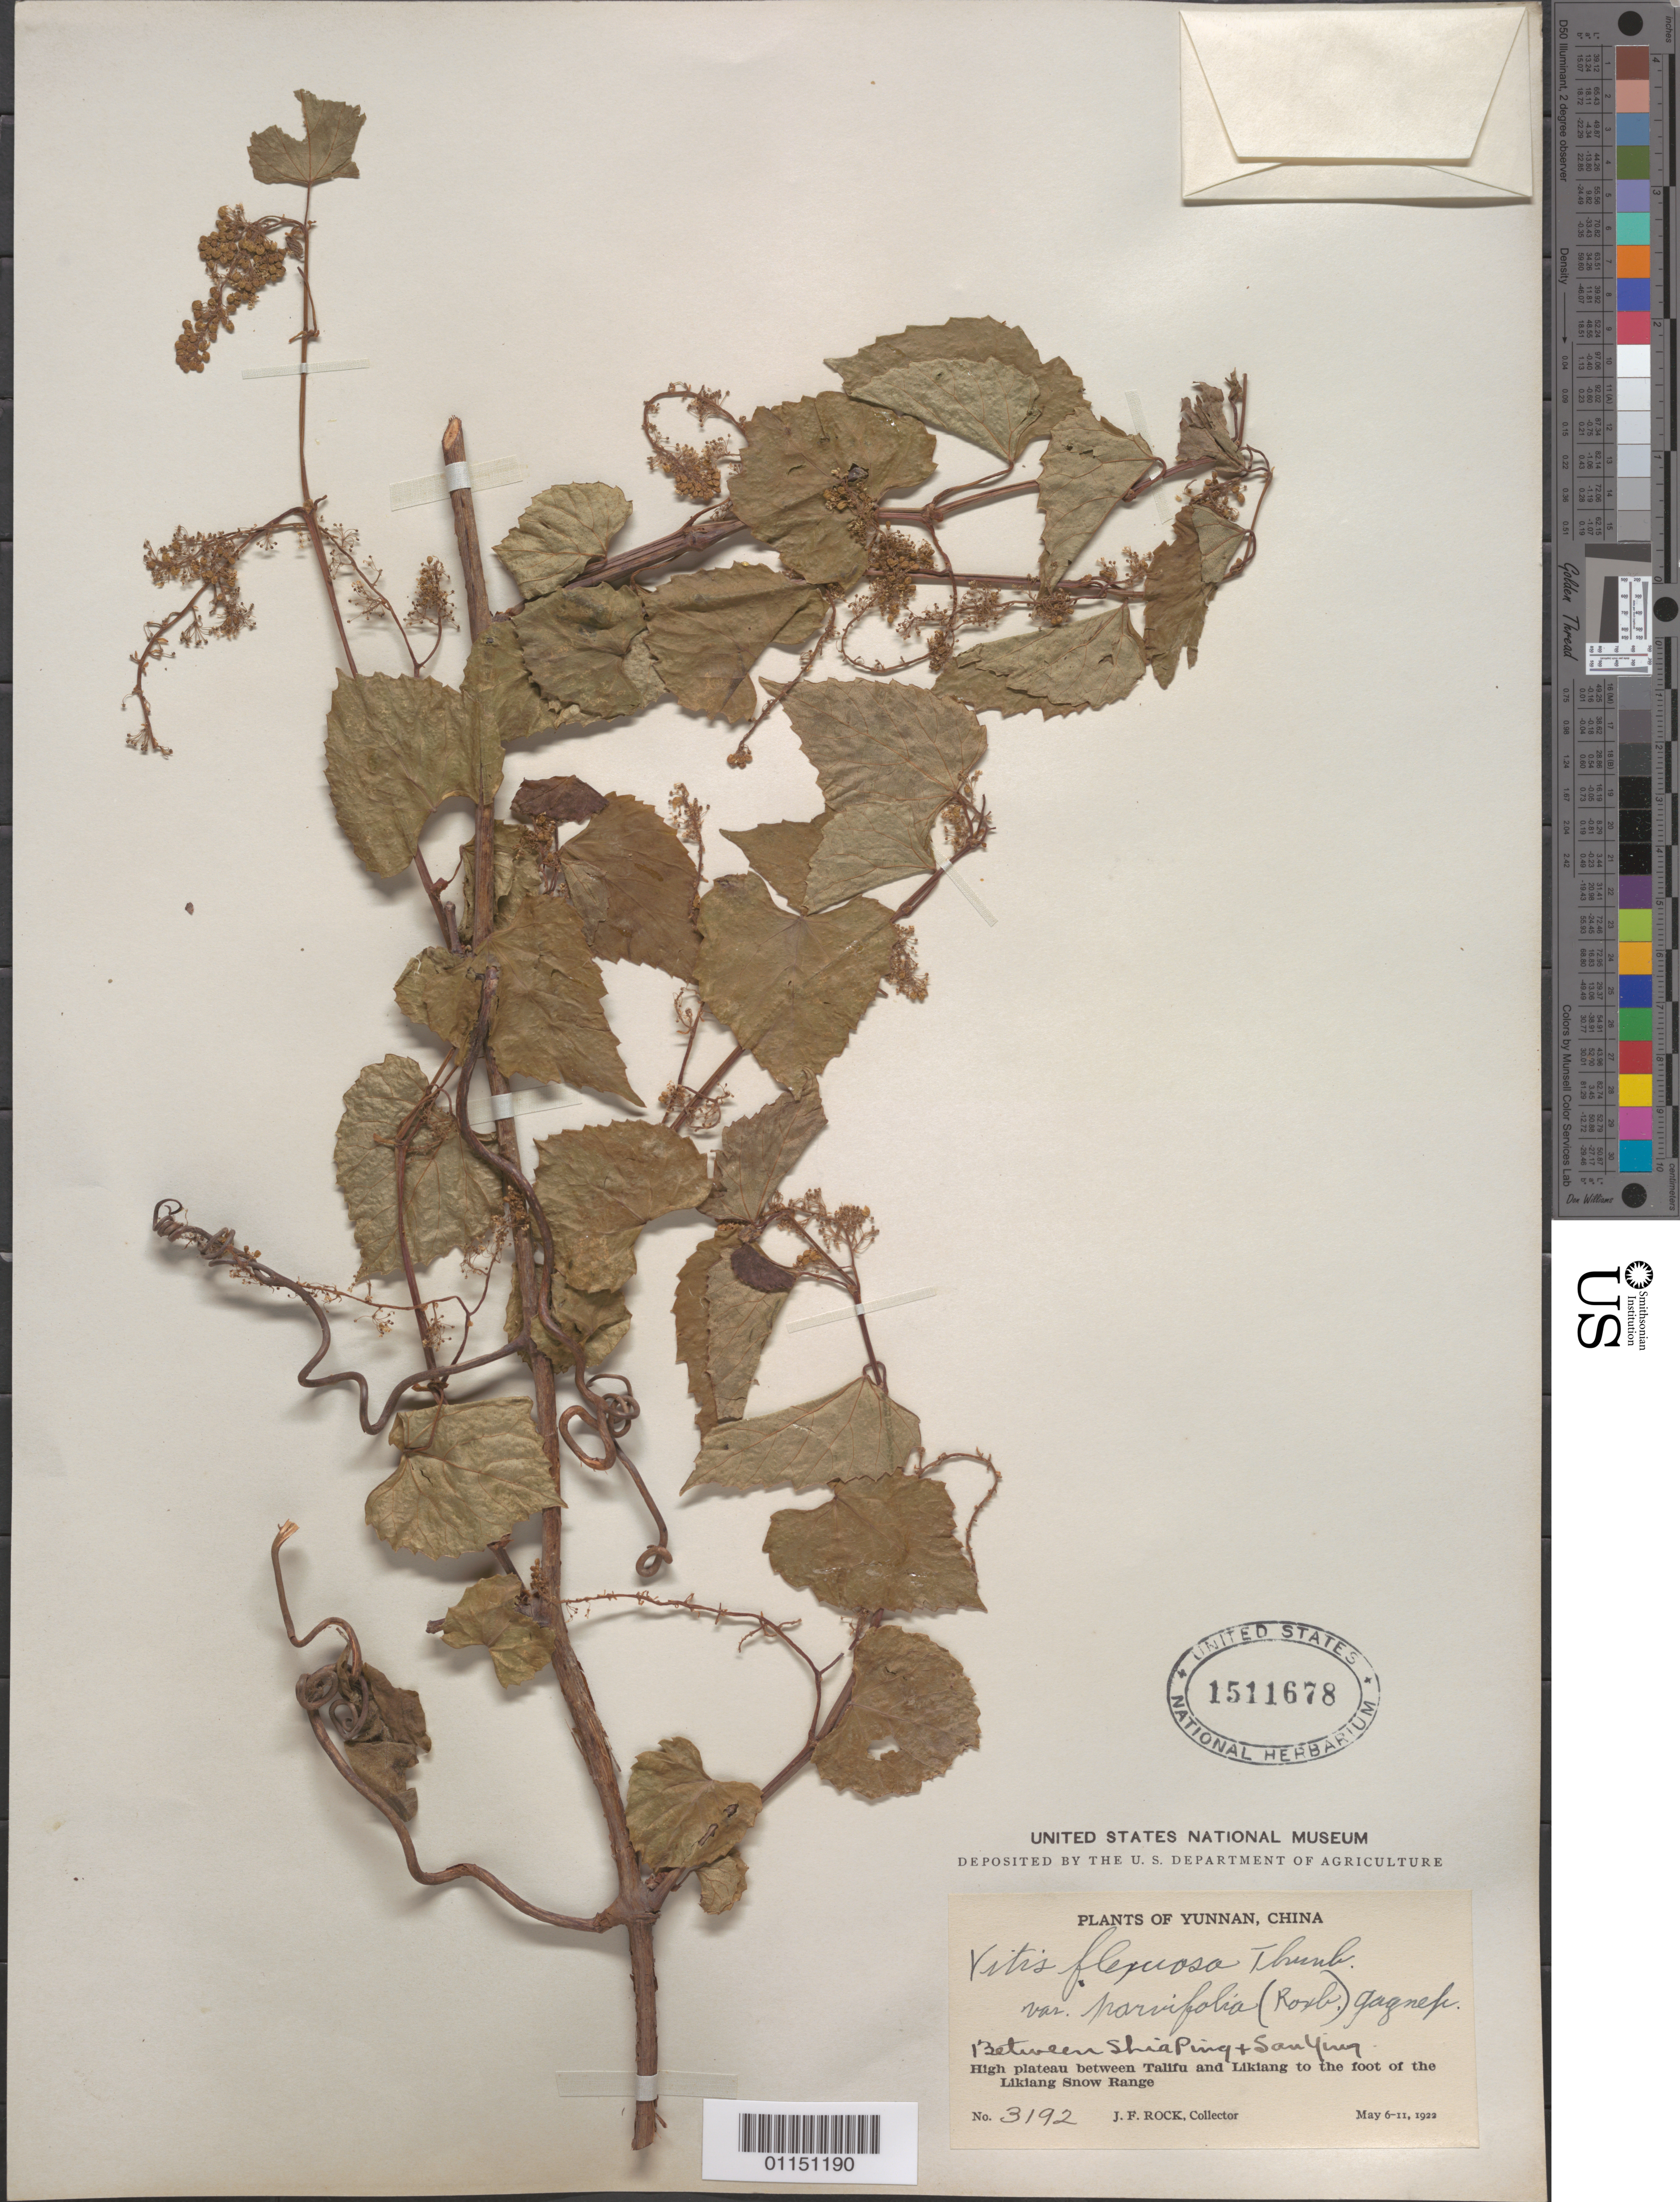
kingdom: Plantae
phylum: Tracheophyta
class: Magnoliopsida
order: Vitales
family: Vitaceae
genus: Vitis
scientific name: Vitis flexuosa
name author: Thunb.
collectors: J. F. Rock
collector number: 3192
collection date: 1922-05-06/1922-05-11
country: China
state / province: Yunnan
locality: High plateau between Talifu and Likiang to the foot of the Likiang Snow Range.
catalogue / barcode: US 1511678